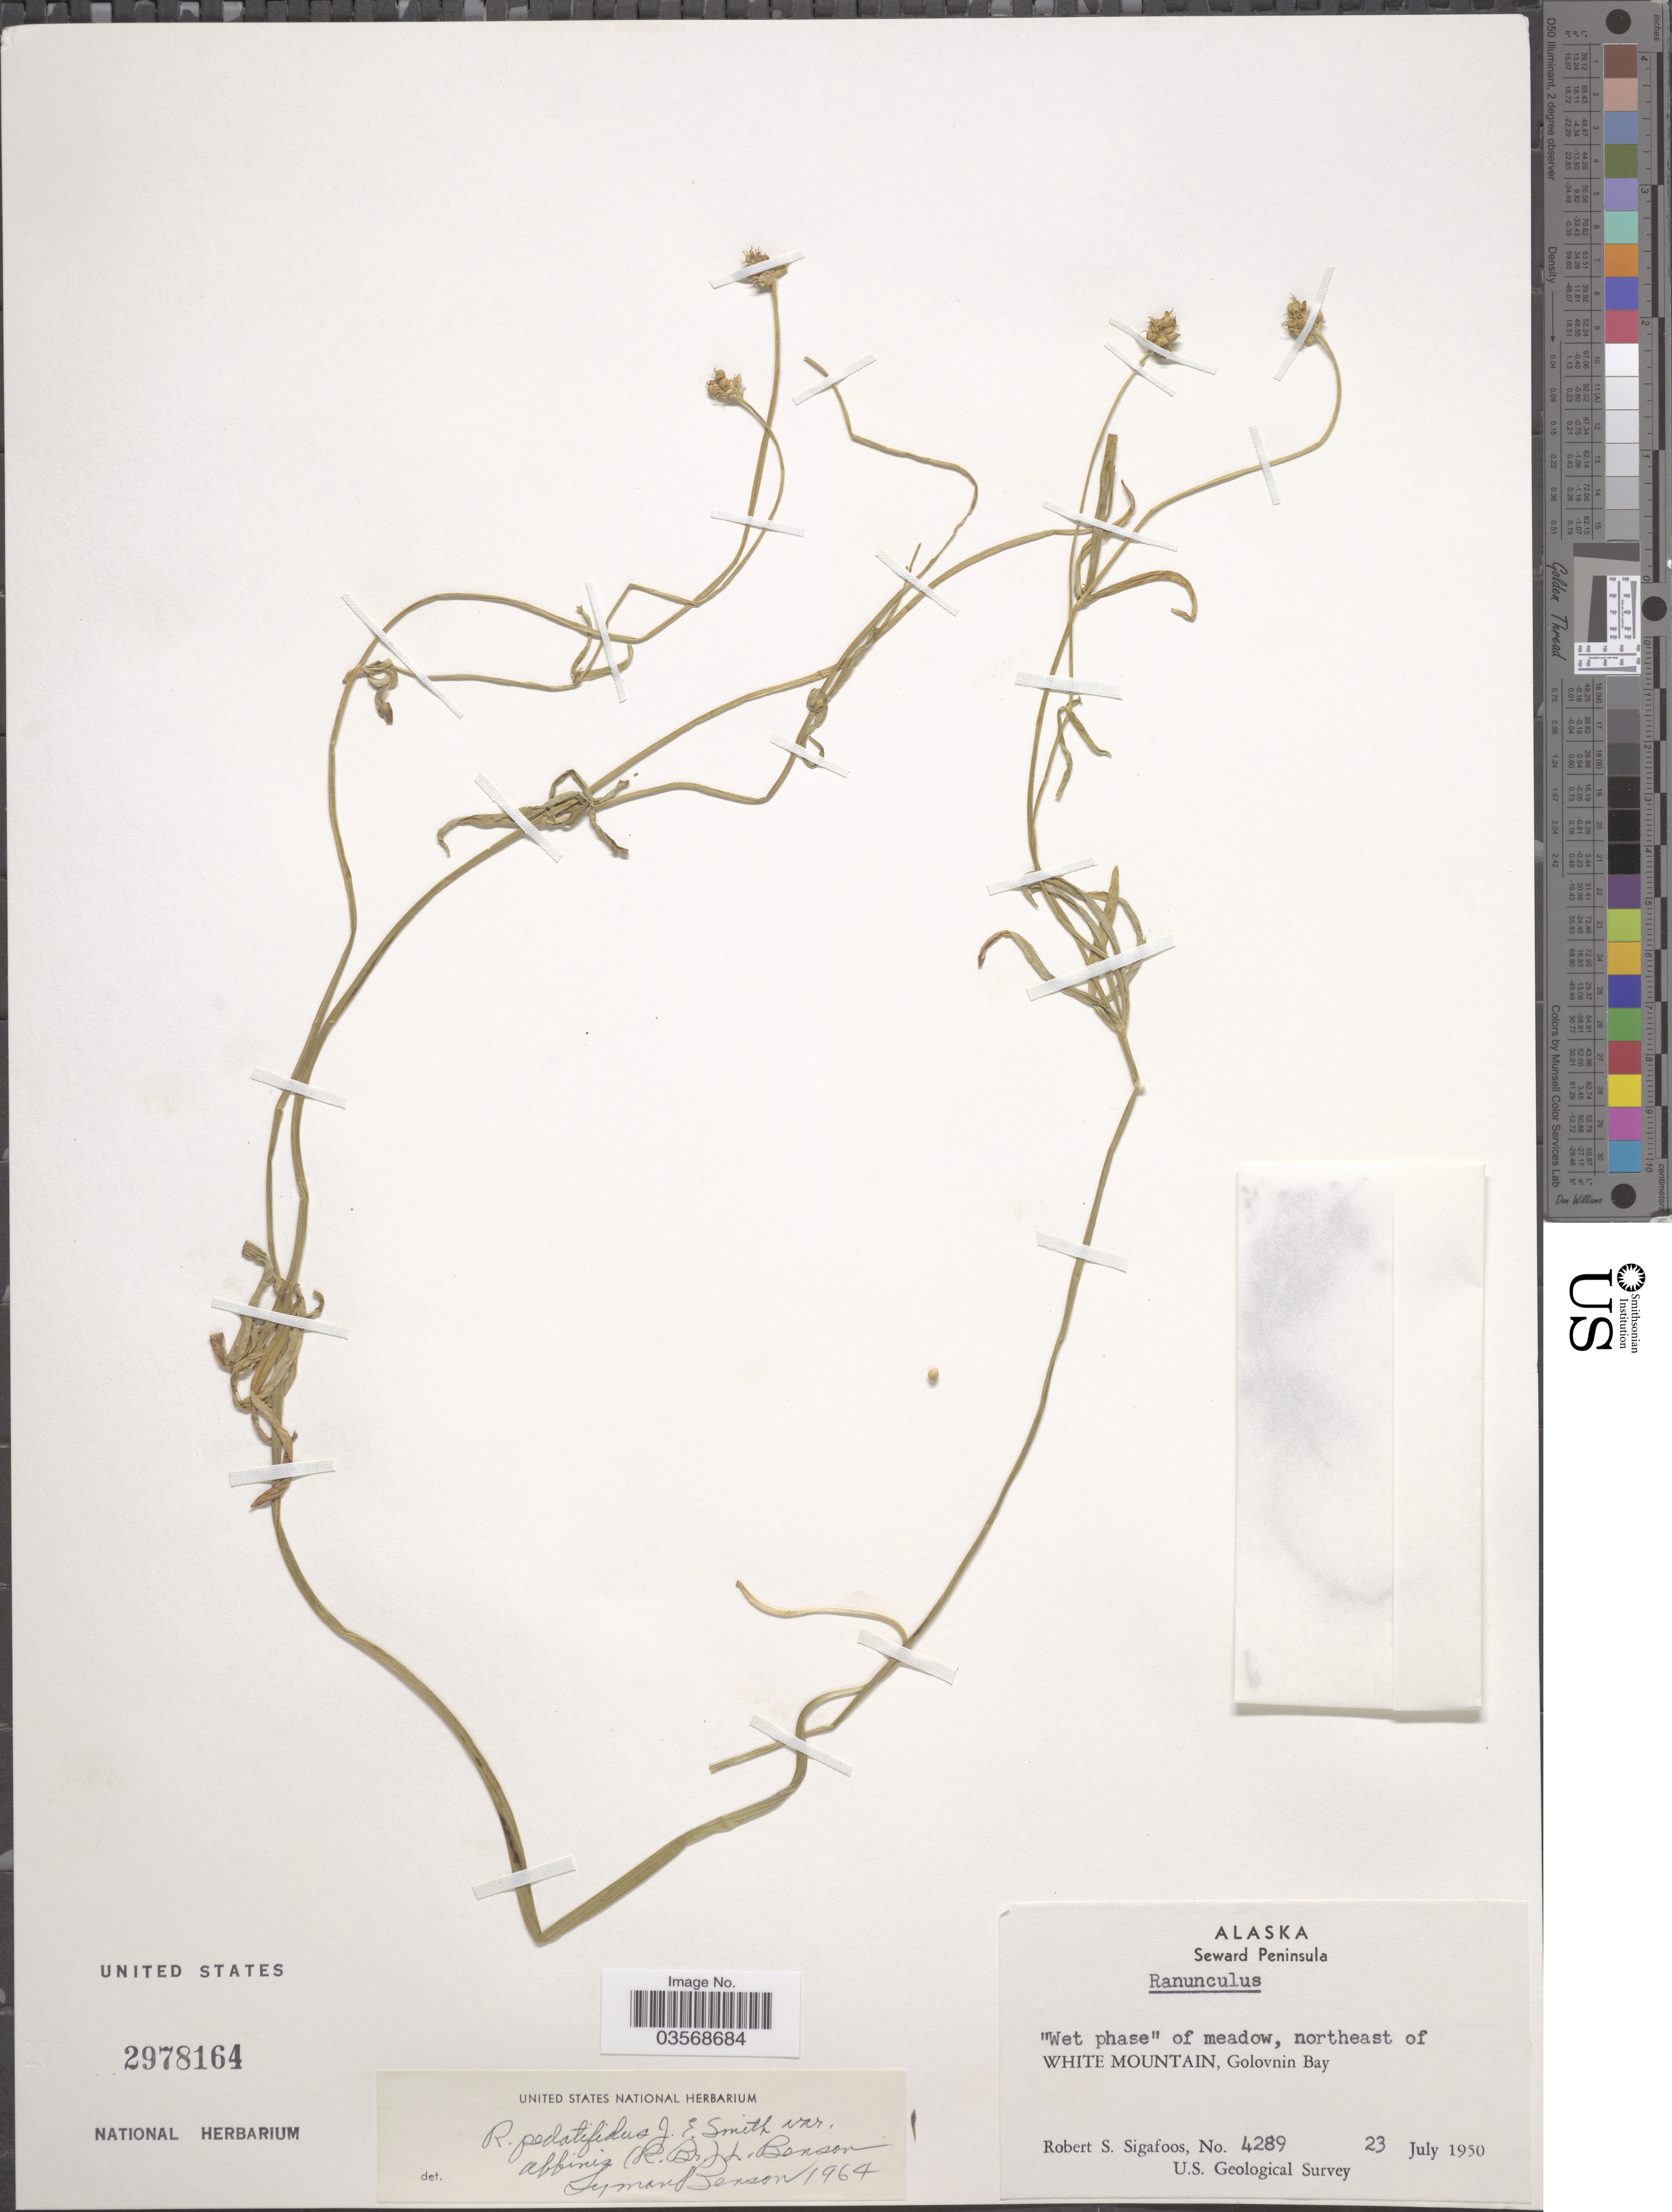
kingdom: Plantae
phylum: Tracheophyta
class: Magnoliopsida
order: Ranunculales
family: Ranunculaceae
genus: Ranunculus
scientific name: Ranunculus pedatifidus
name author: Sm.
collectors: R. Sigafoos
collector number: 4289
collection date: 1950-07-23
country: United States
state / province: Alaska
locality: Seward Peninsula. 'Wet phase' of meadow, northeast of White Mountain, Golovnin Bay.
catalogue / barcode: US 2978164